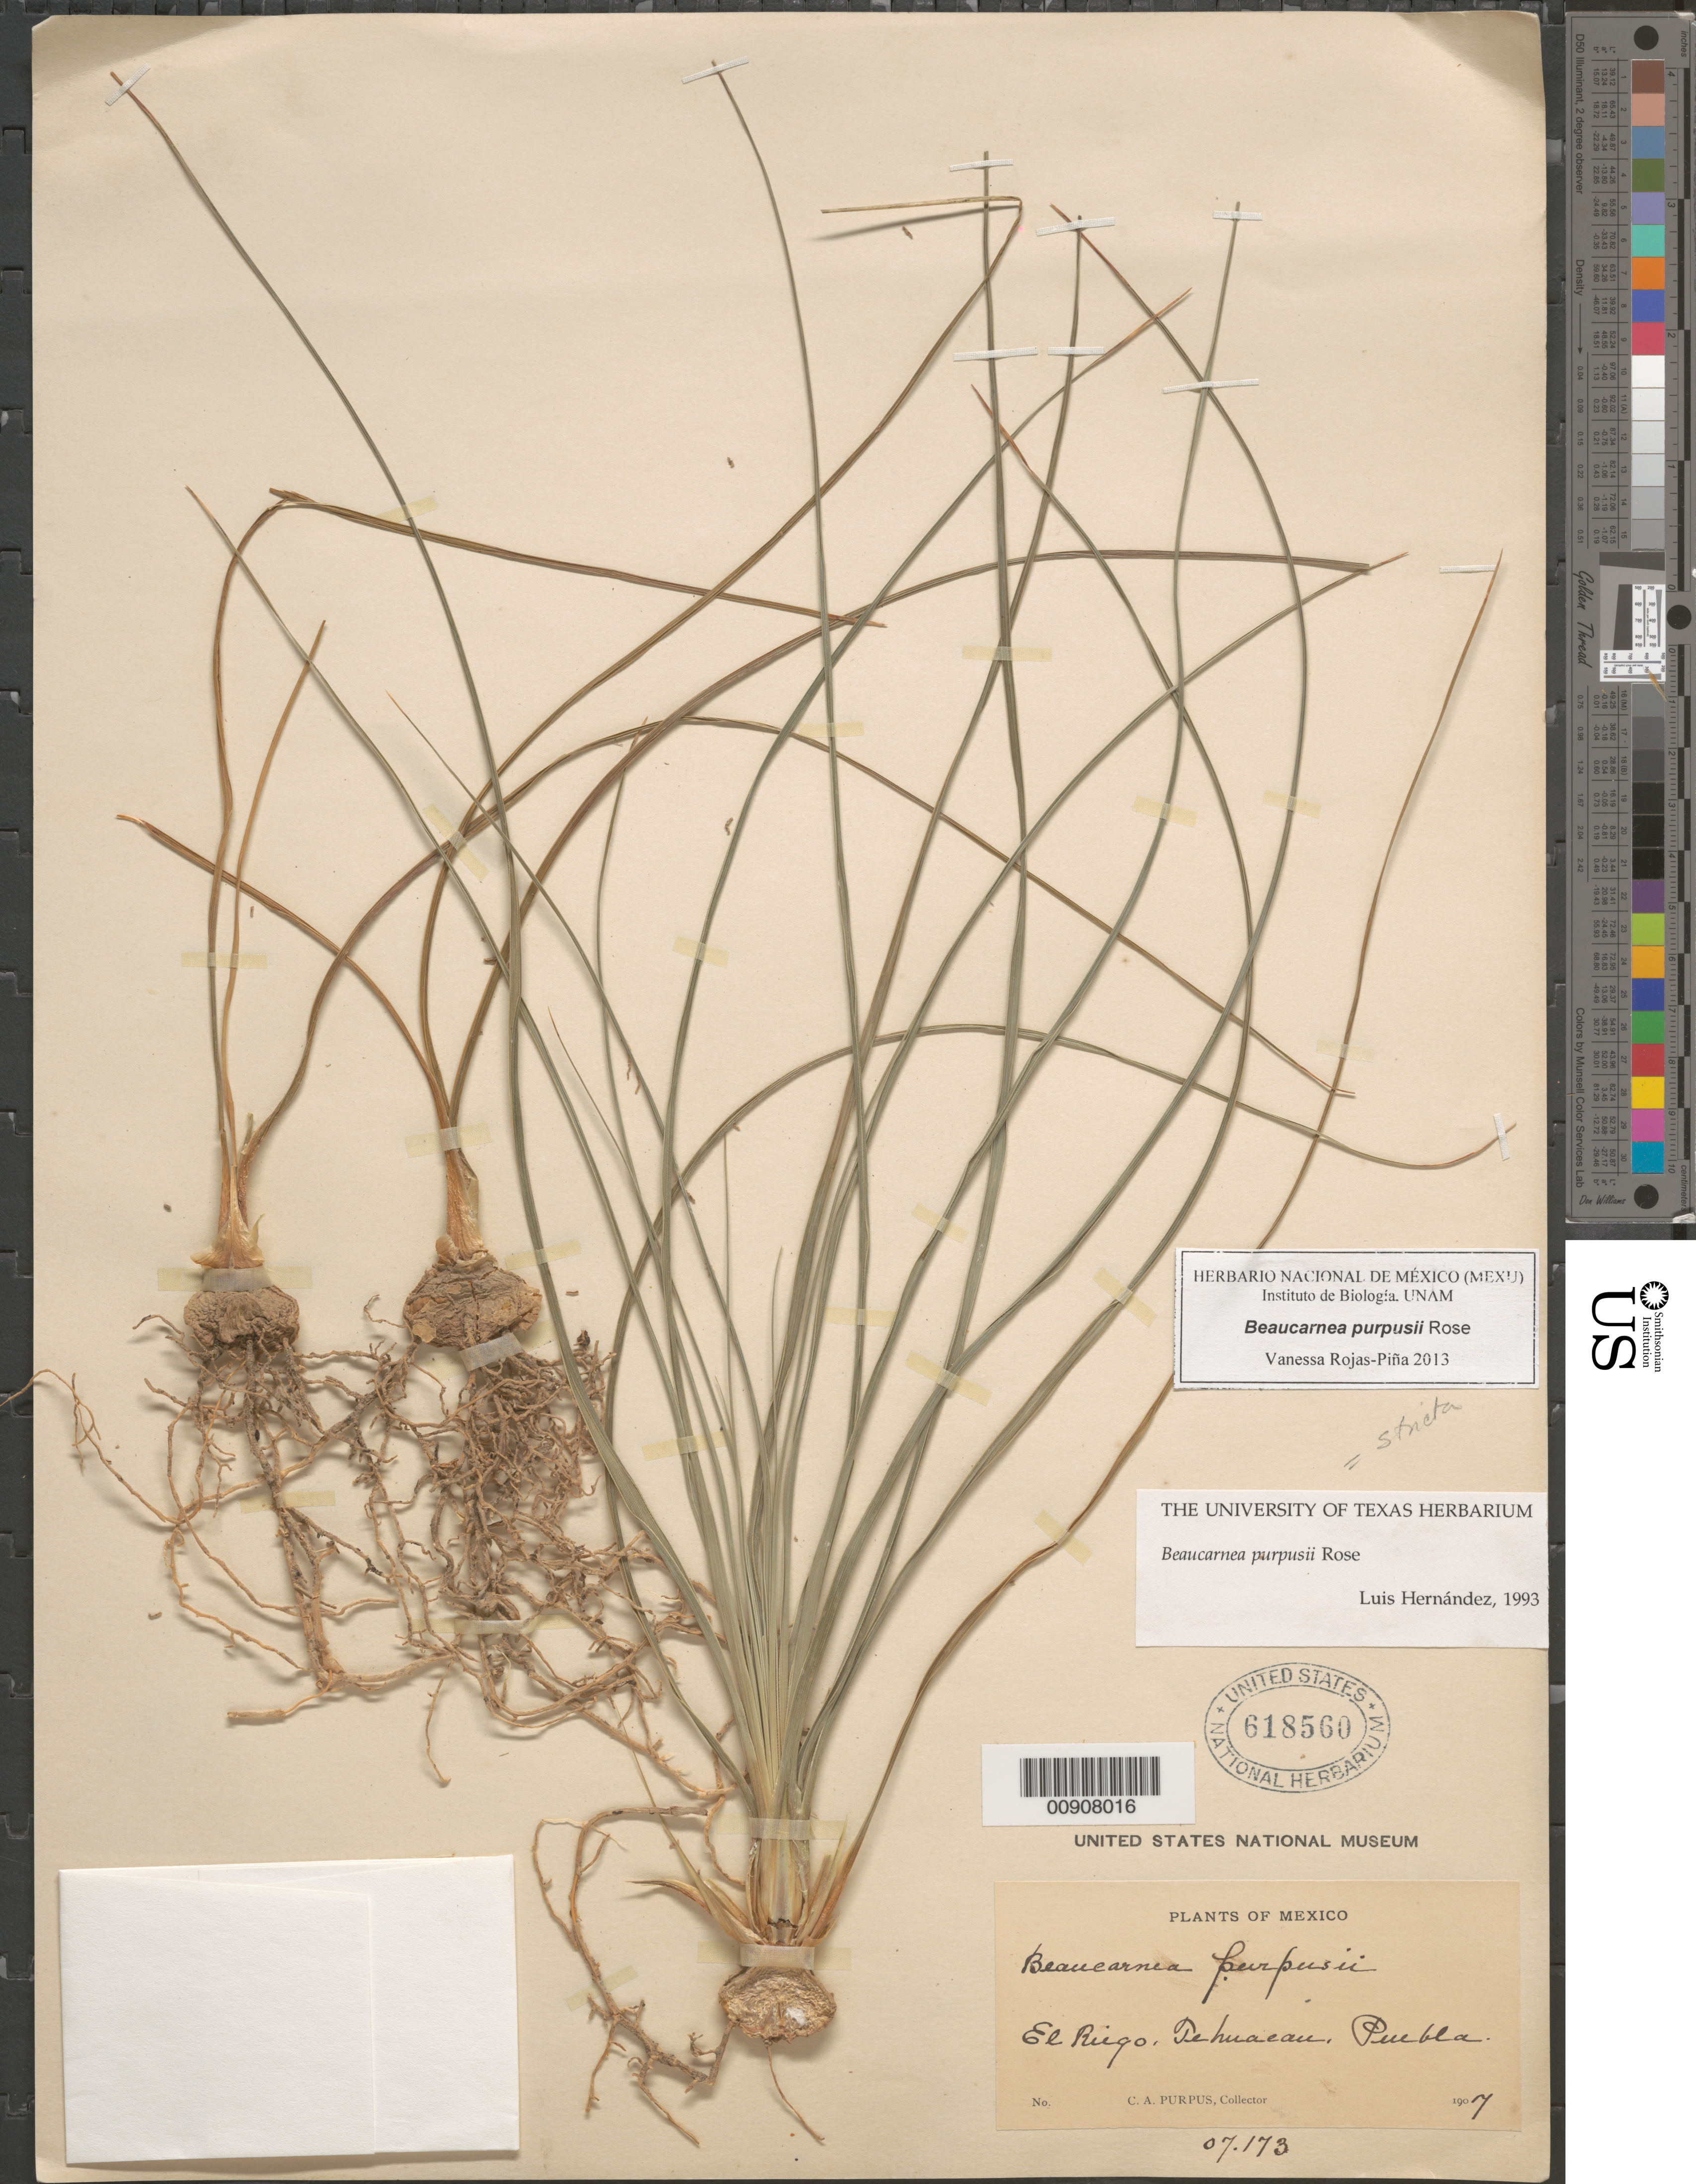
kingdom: Plantae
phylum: Tracheophyta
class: Liliopsida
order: Asparagales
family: Asparagaceae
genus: Beaucarnea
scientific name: Beaucarnea stricta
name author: Lem.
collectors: C. A. Purpus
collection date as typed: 1907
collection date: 1907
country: Mexico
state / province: Puebla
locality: El Riego, Tehuacan, Puebla.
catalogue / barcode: US 618560